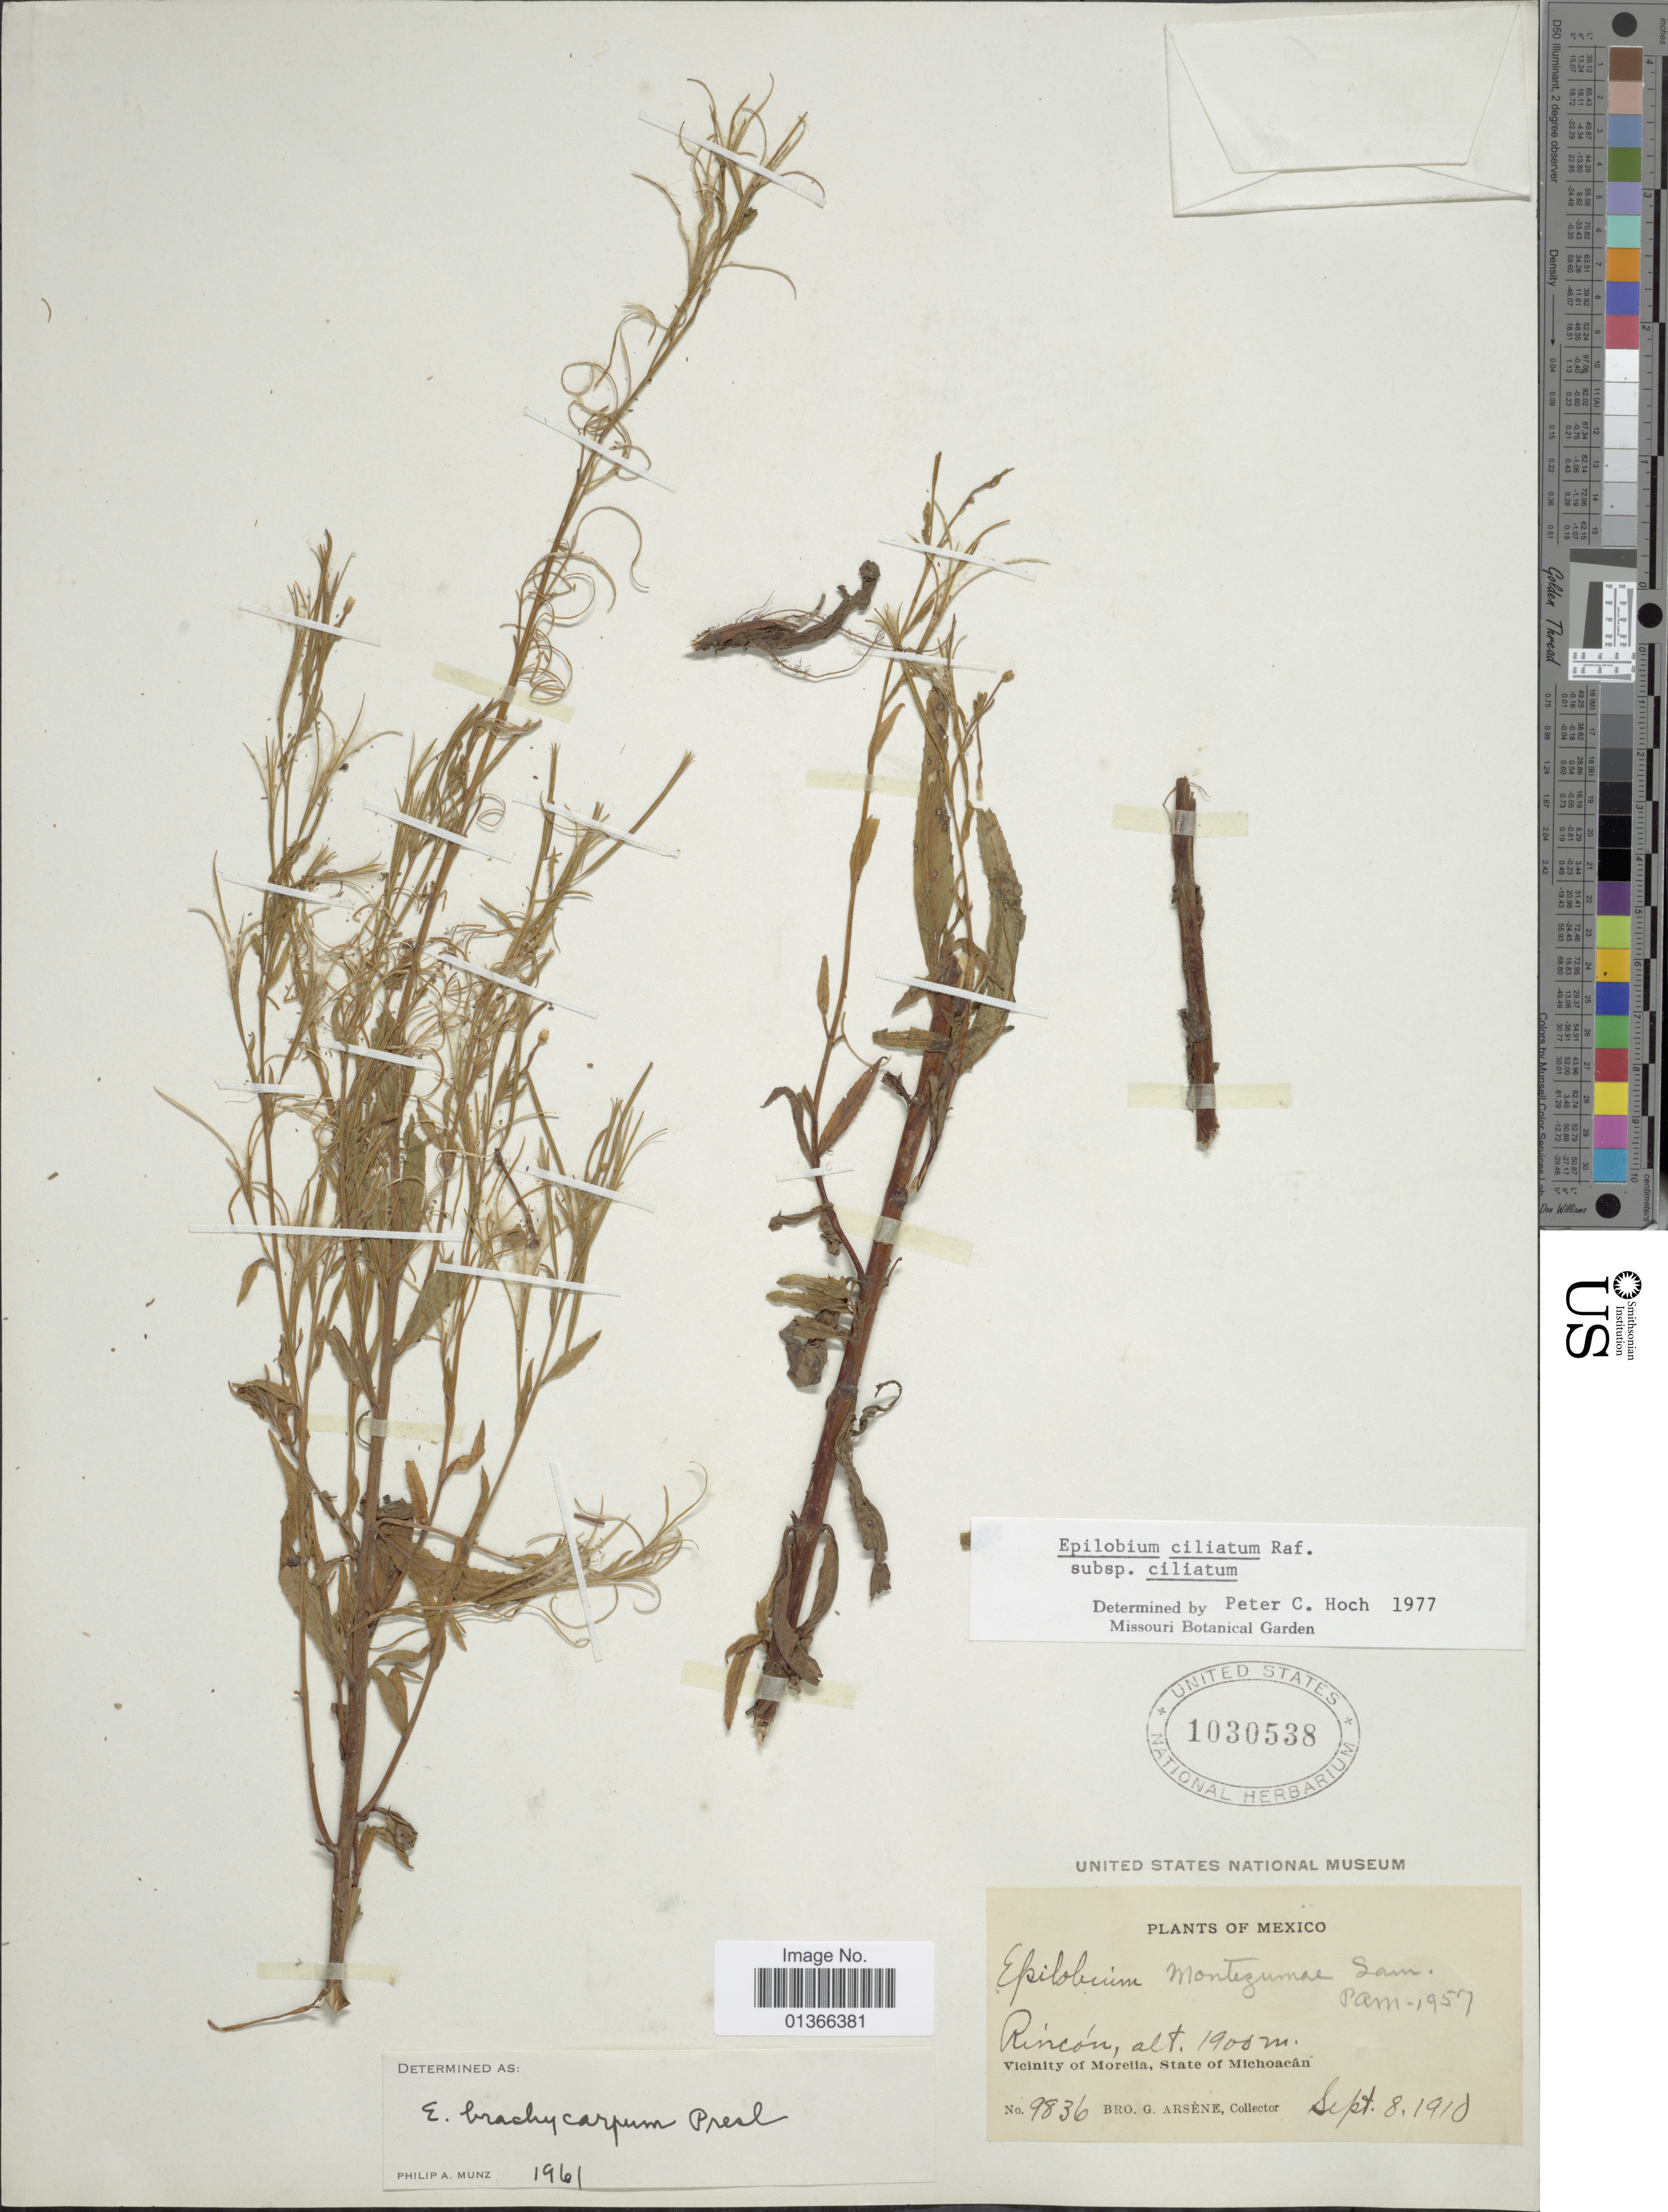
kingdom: Plantae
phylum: Tracheophyta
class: Magnoliopsida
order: Myrtales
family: Onagraceae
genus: Epilobium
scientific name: Epilobium ciliatum subsp. ciliatum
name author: Raf.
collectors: Bro. G. Arsène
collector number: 9836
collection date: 1910-09-08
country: Mexico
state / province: Michoacán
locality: Rincón. Vicinity of Morelia.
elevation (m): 1900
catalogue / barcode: US 1030538